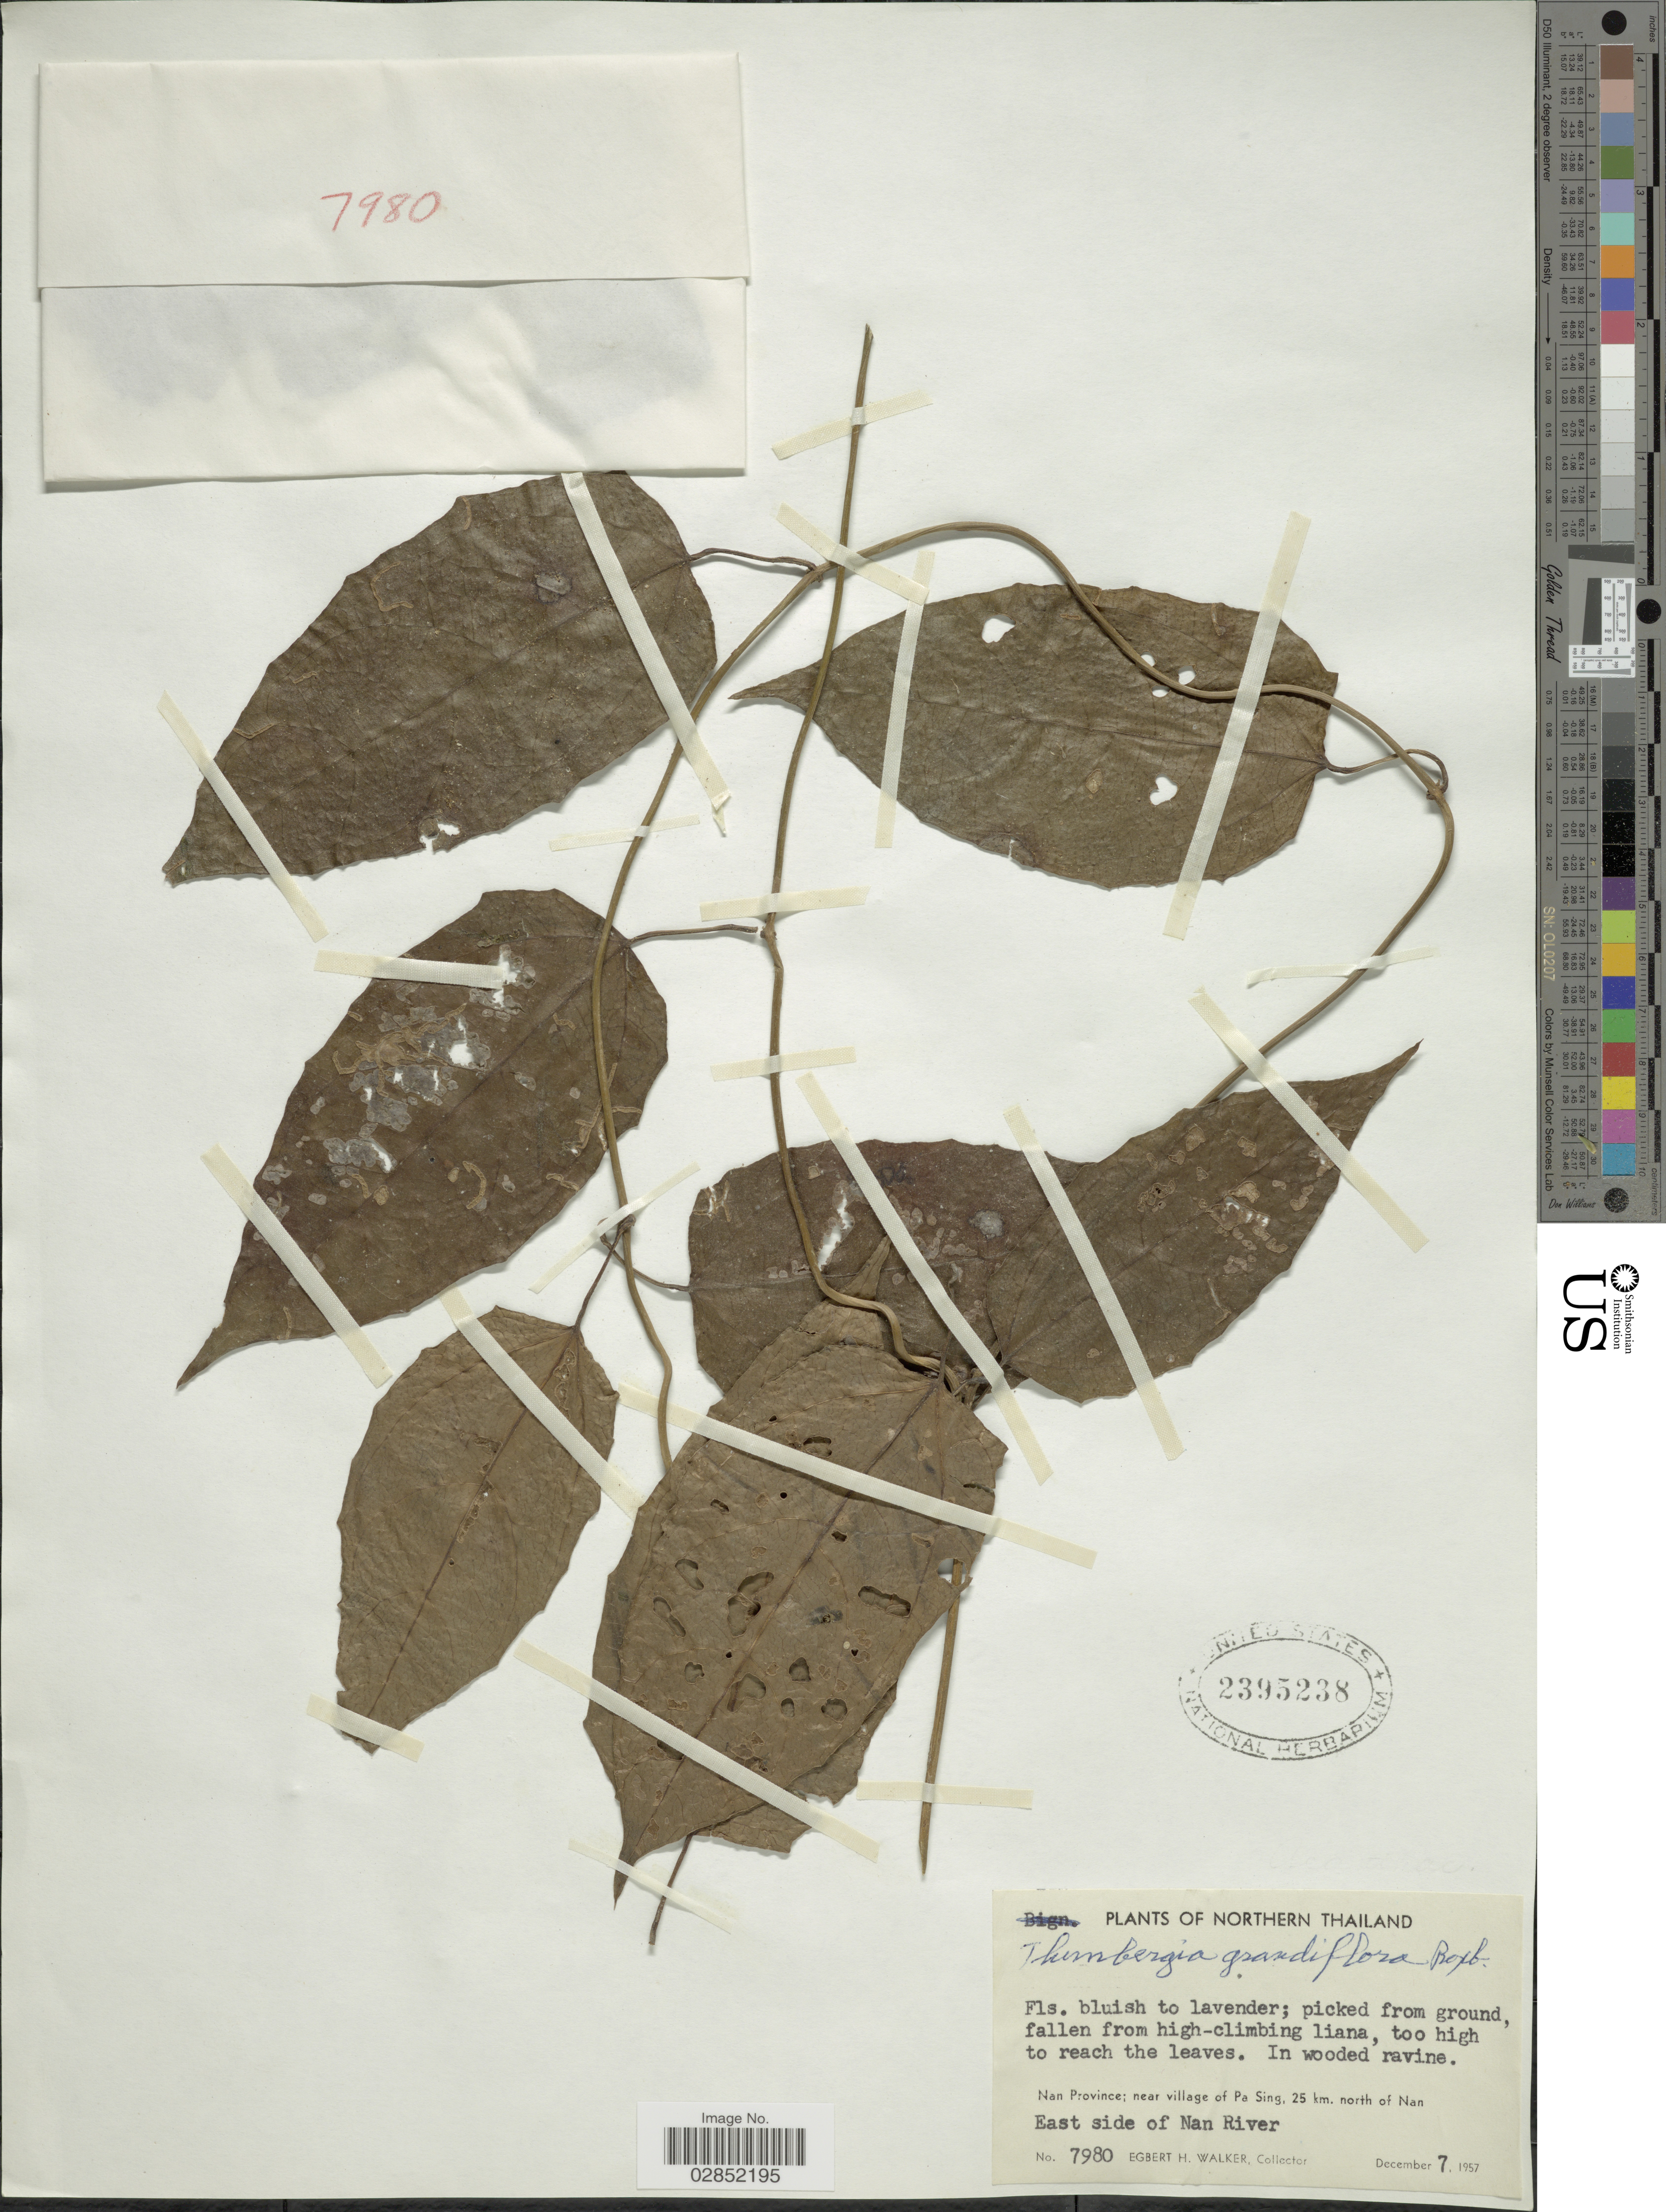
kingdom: Plantae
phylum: Tracheophyta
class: Magnoliopsida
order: Lamiales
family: Acanthaceae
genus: Thunbergia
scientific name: Thunbergia grandiflora 'Alba'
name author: (Roxb. ex Rottler) Roxb.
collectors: E. H. Walker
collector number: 7980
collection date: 1957-12-07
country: Thailand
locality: Northern Thailand. Nan Province: near village of Pa Sing, 25 km. north of Nan. East side of Nan River.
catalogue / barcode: US 2395238